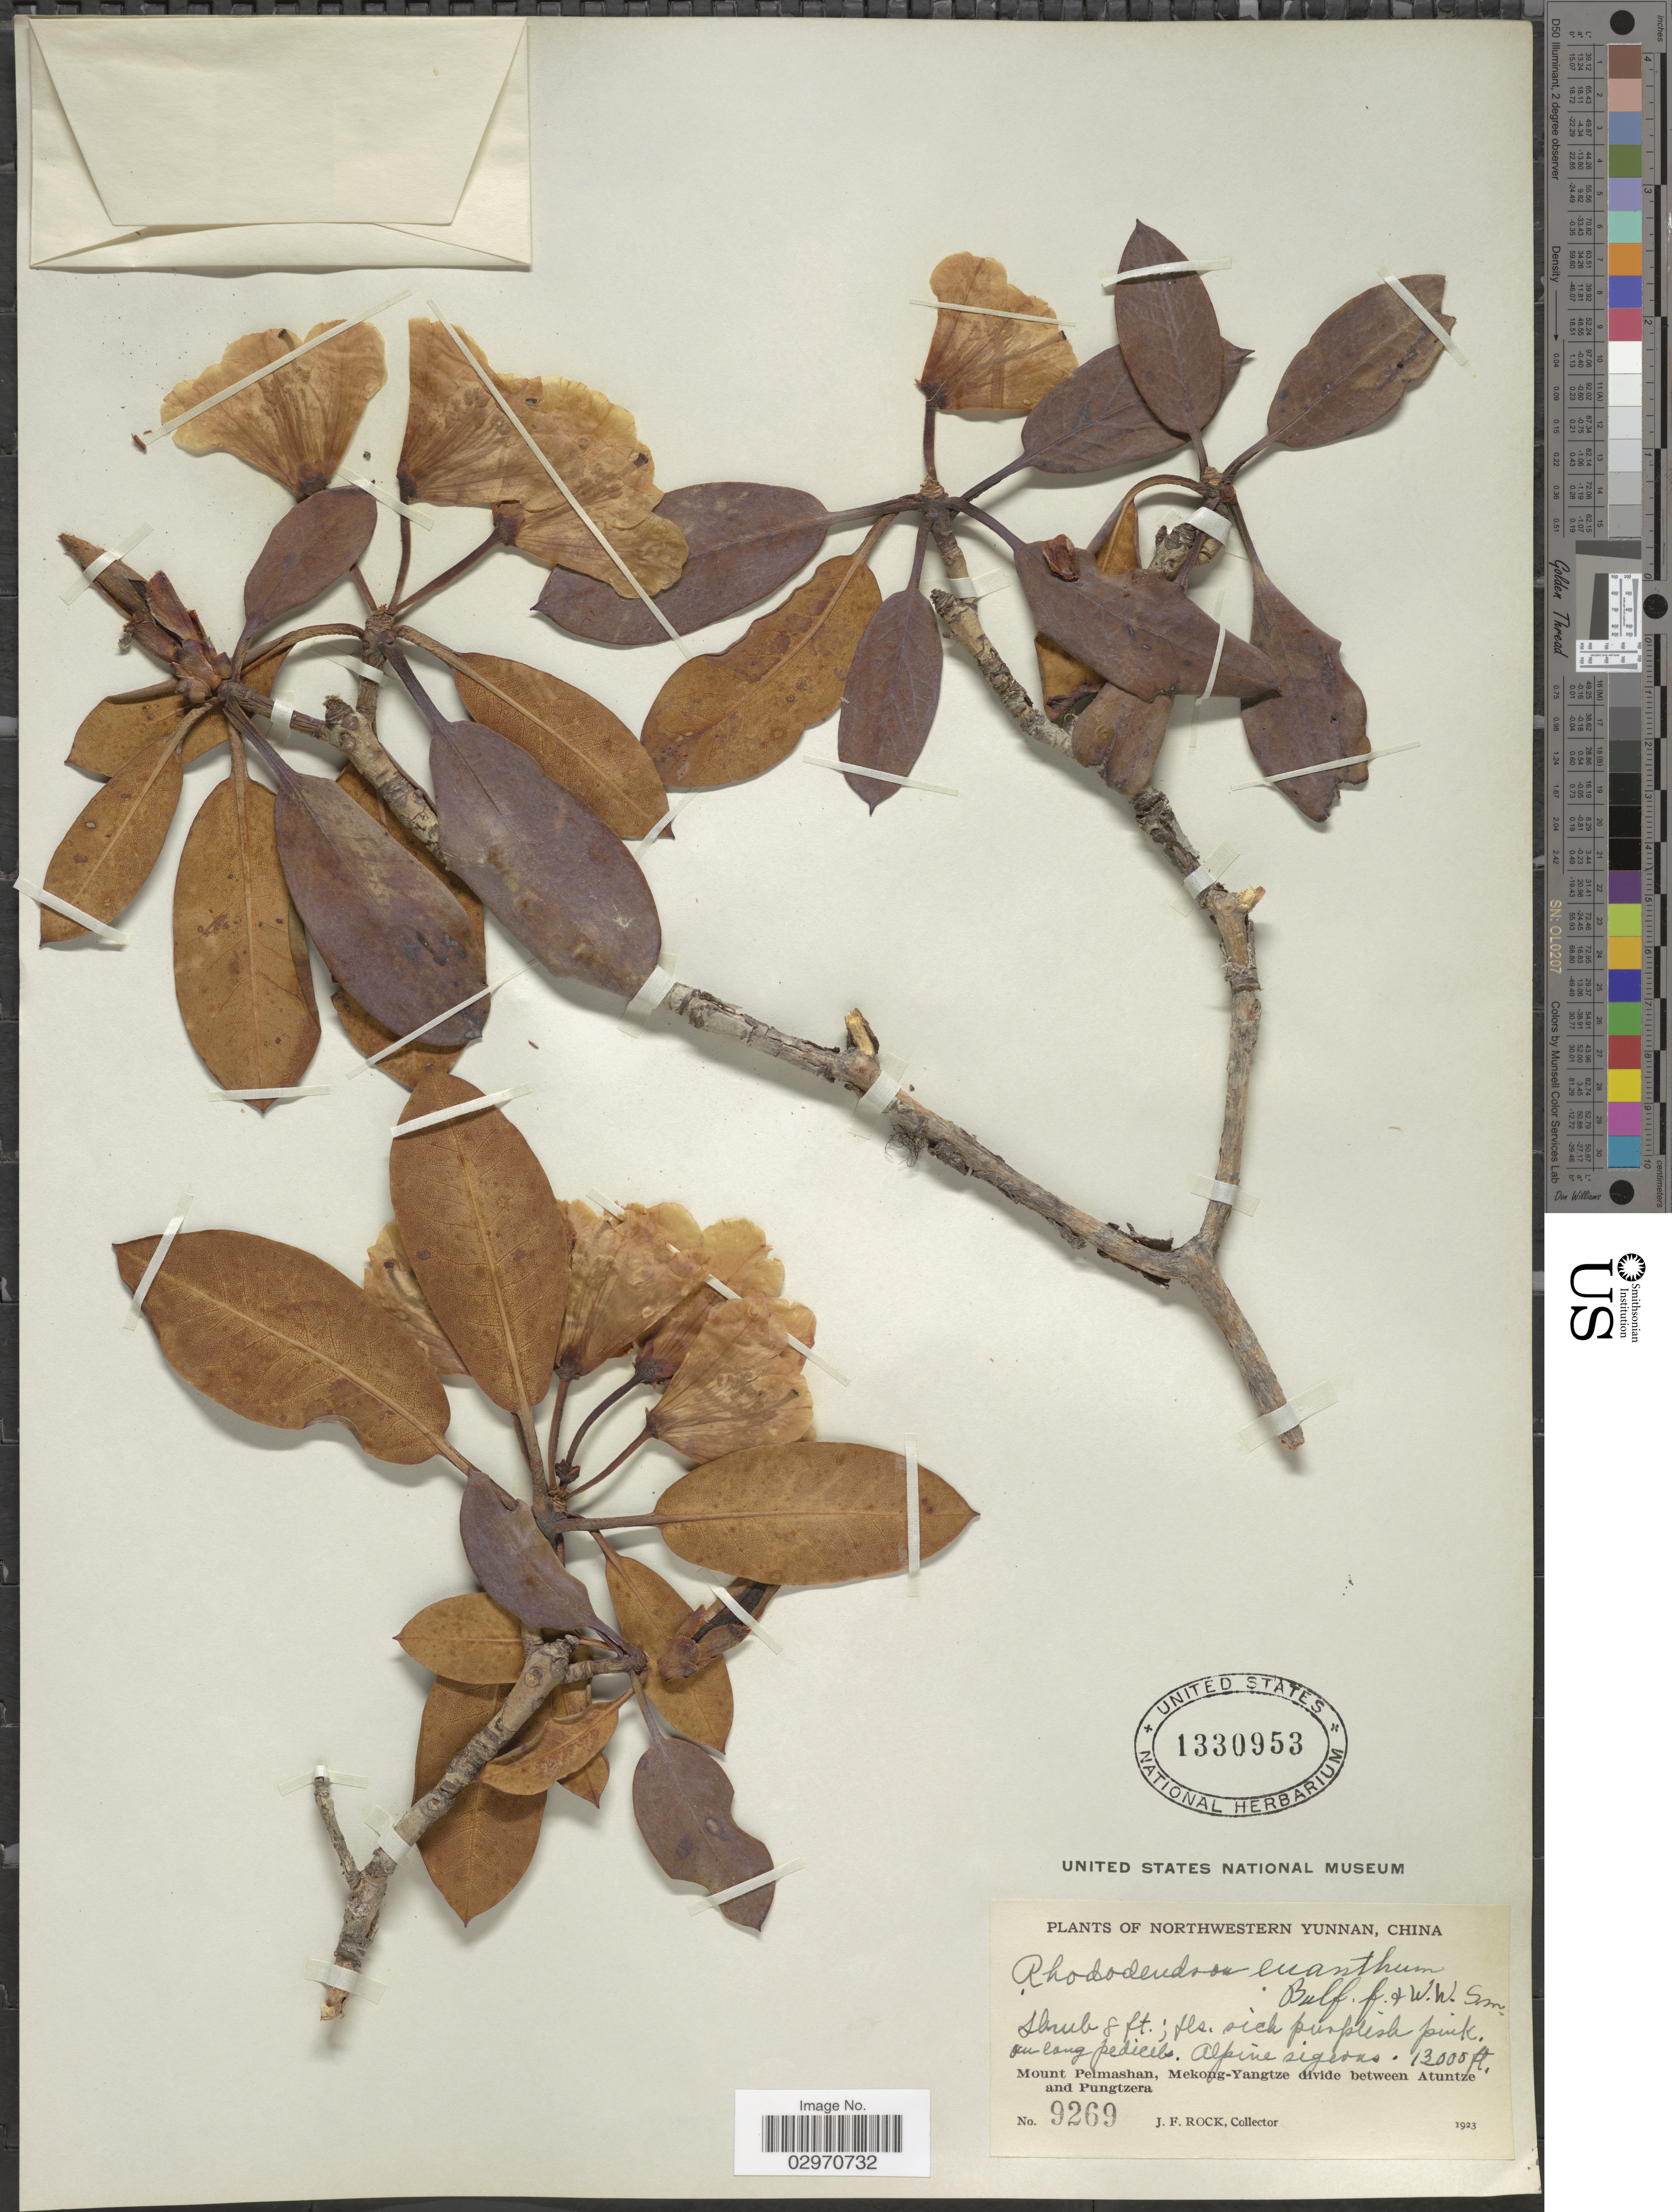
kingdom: Plantae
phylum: Tracheophyta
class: Magnoliopsida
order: Ericales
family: Ericaceae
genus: Rhododendron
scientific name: Rhododendron euanthum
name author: Balf. f. & W.W. Sm.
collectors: J. Rock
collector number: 9269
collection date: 1923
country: China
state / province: Yunnan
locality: Northwestern Yunnan, Mount Peimashan, Mekong-Yangtze divide between Atuntze and Pungtzera. Alpine regions.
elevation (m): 3962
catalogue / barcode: US 1330953